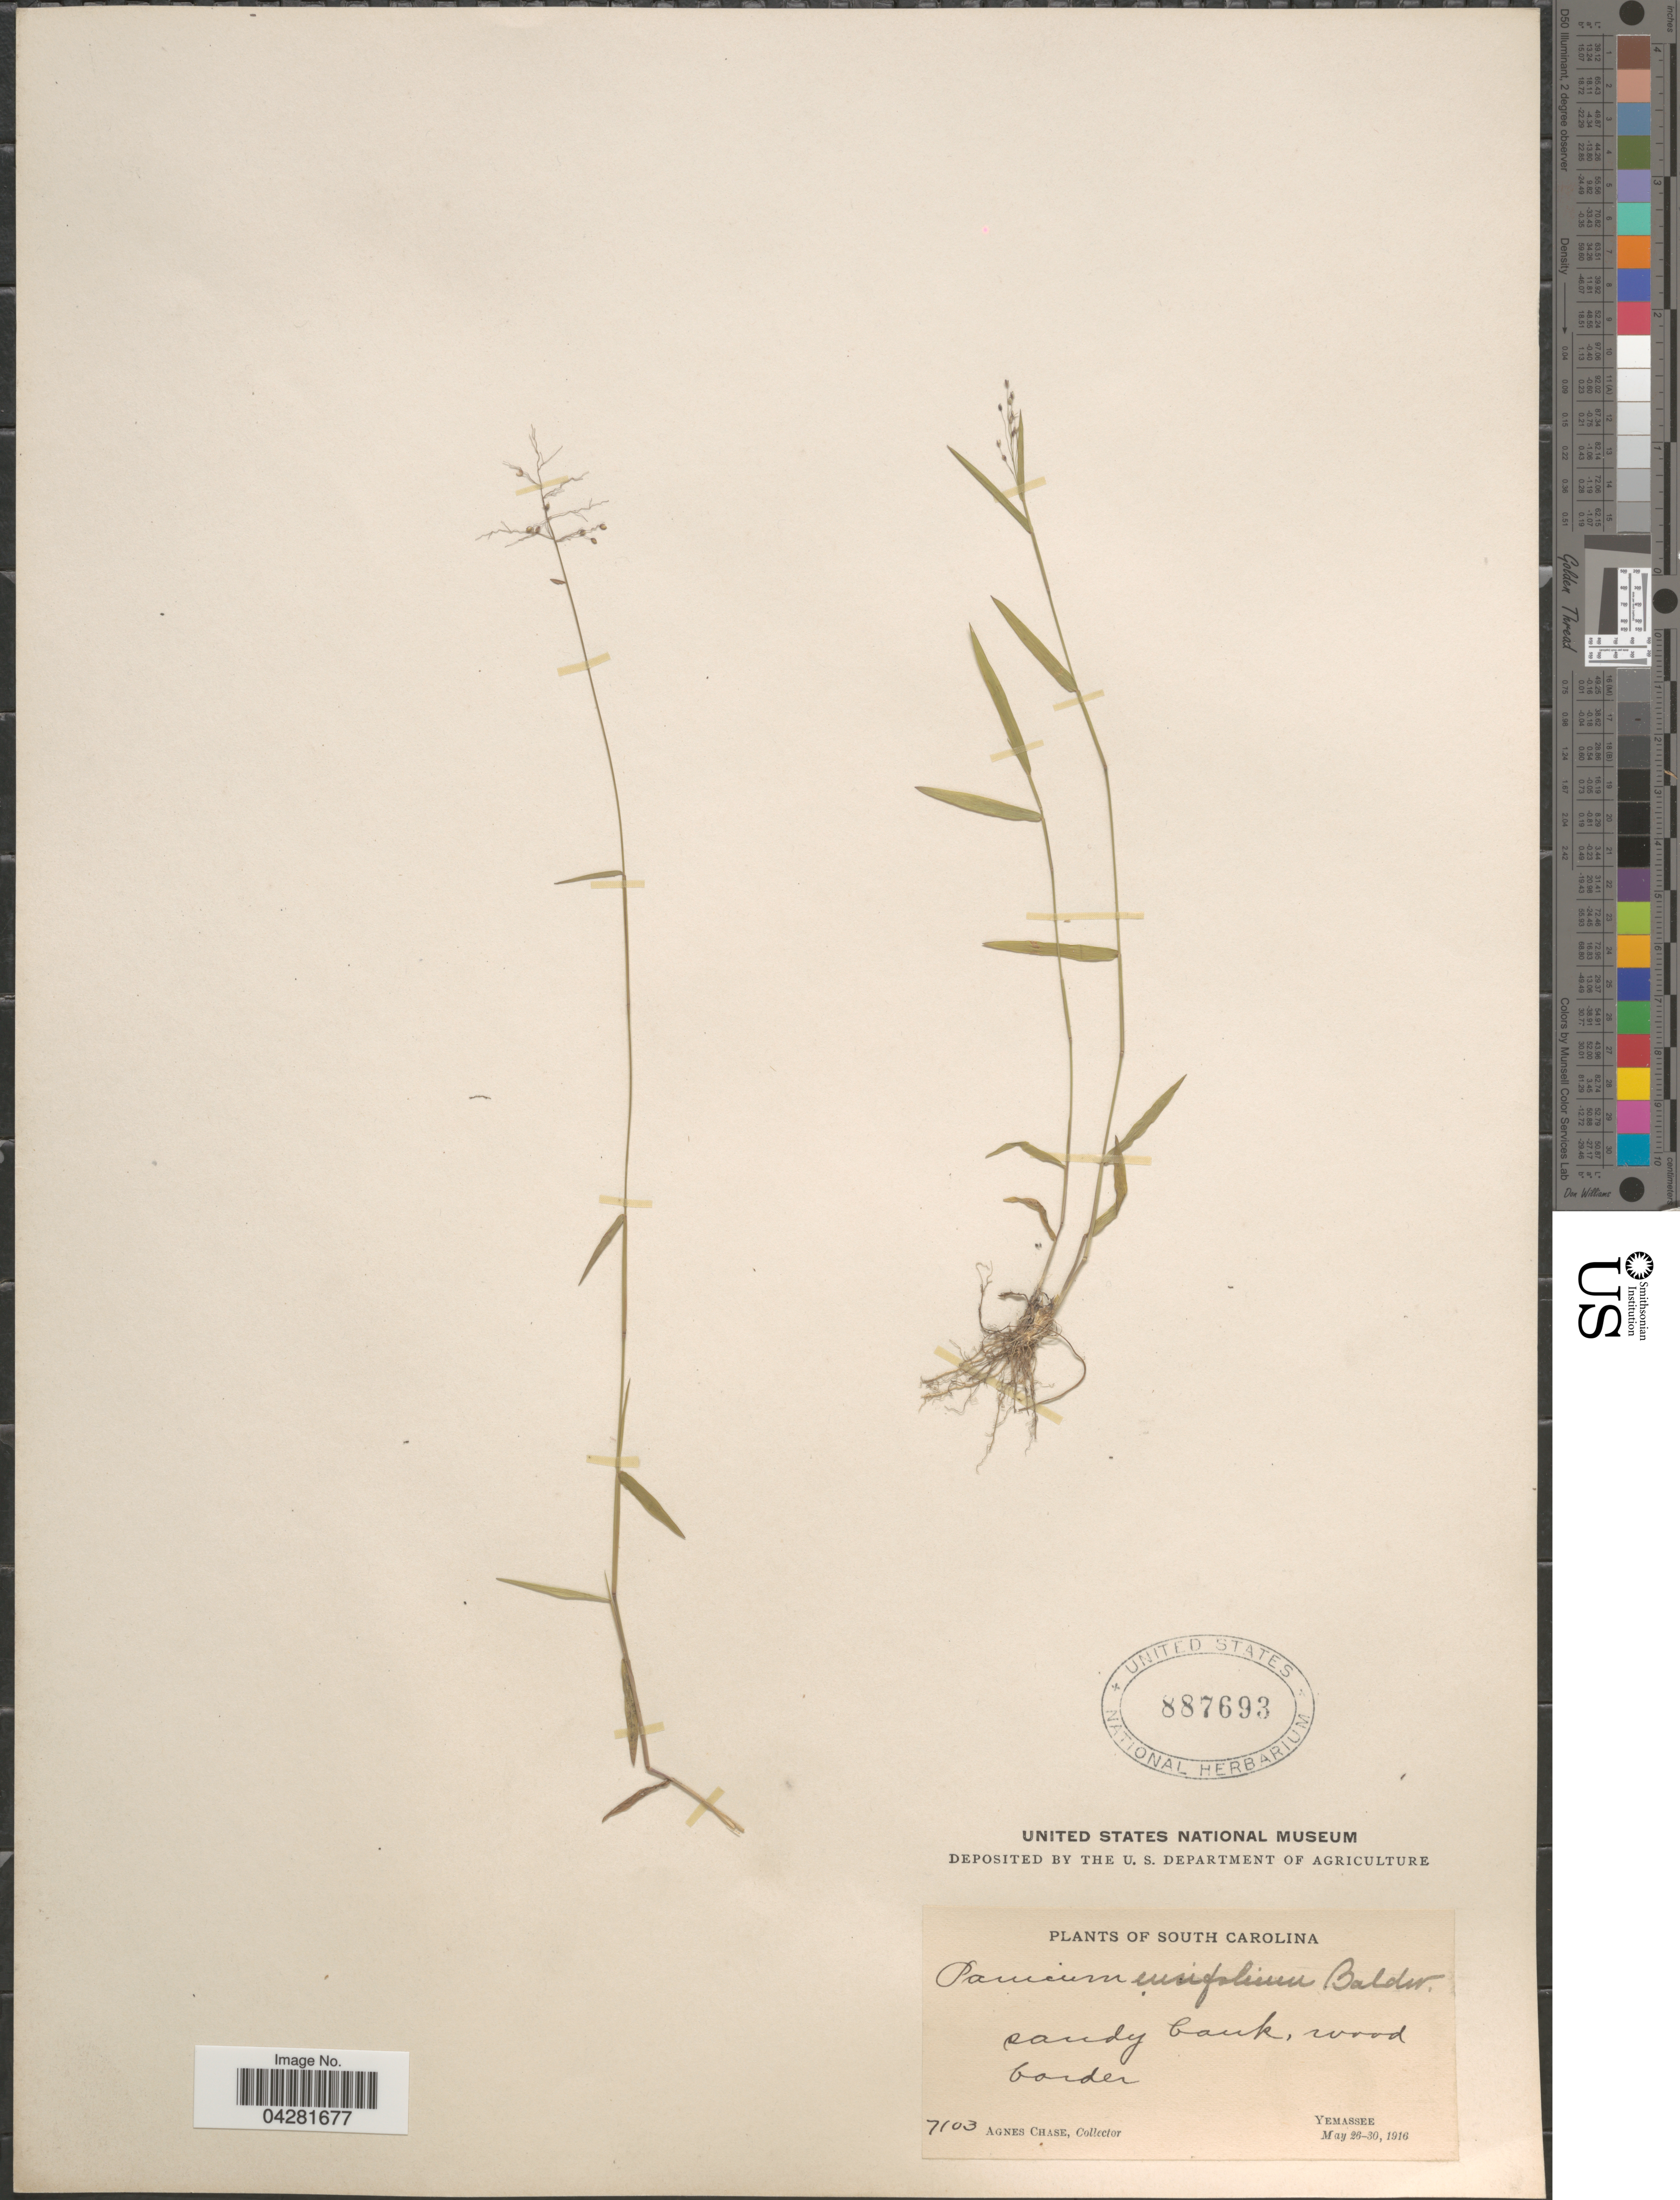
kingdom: Plantae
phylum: Tracheophyta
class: Liliopsida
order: Poales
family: Poaceae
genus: Dichanthelium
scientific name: Dichanthelium ensifolium var. ensifolium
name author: (Baldwin ex Elliot) Gould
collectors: A. Chase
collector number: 7103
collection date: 1916-05-26/1916-05-30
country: United States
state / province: South Carolina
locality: Yemassee.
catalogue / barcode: US 887693